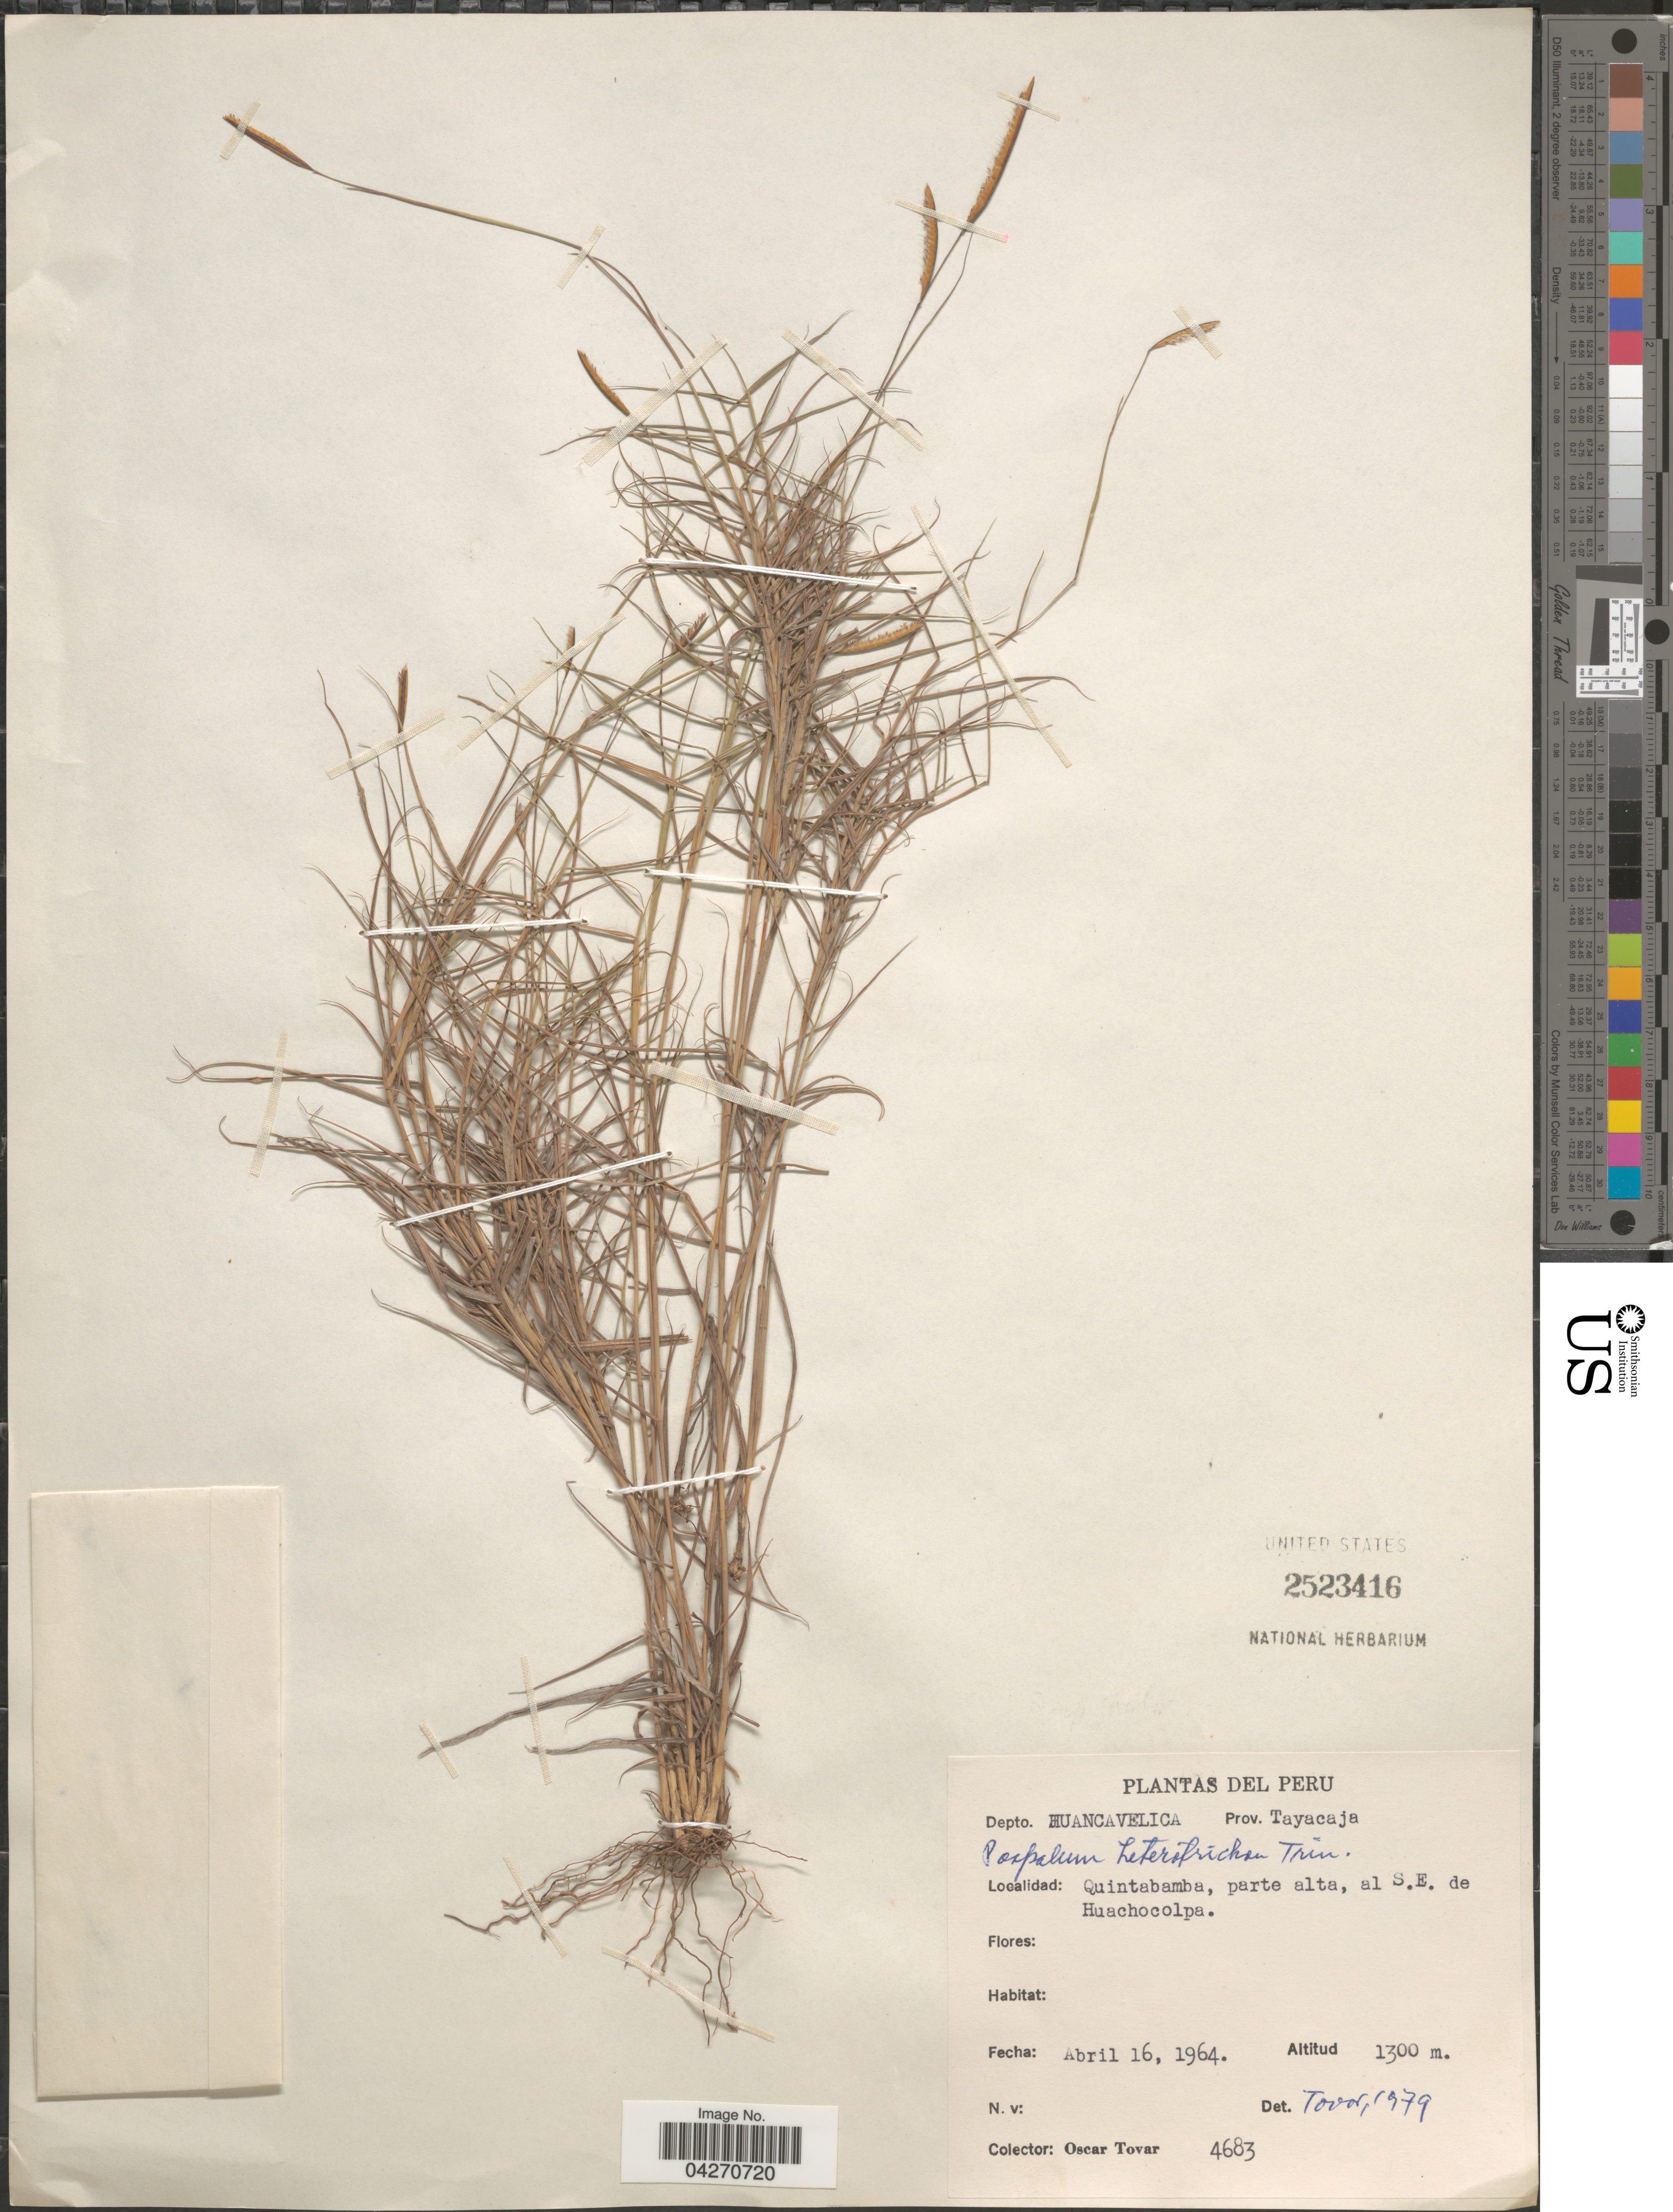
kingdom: Plantae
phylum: Tracheophyta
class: Liliopsida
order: Poales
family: Poaceae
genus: Paspalum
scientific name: Paspalum hererotrichon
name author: Trin.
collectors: O. Tovar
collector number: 4683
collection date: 1964-04-16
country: Peru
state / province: Huancavelica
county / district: Tayacaja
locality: Depto. Huancaverlica. Prov. Tayacaja. Quintabamba, parte alta, al S.E. de Huachocolpa.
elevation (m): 1300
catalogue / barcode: US 2523416